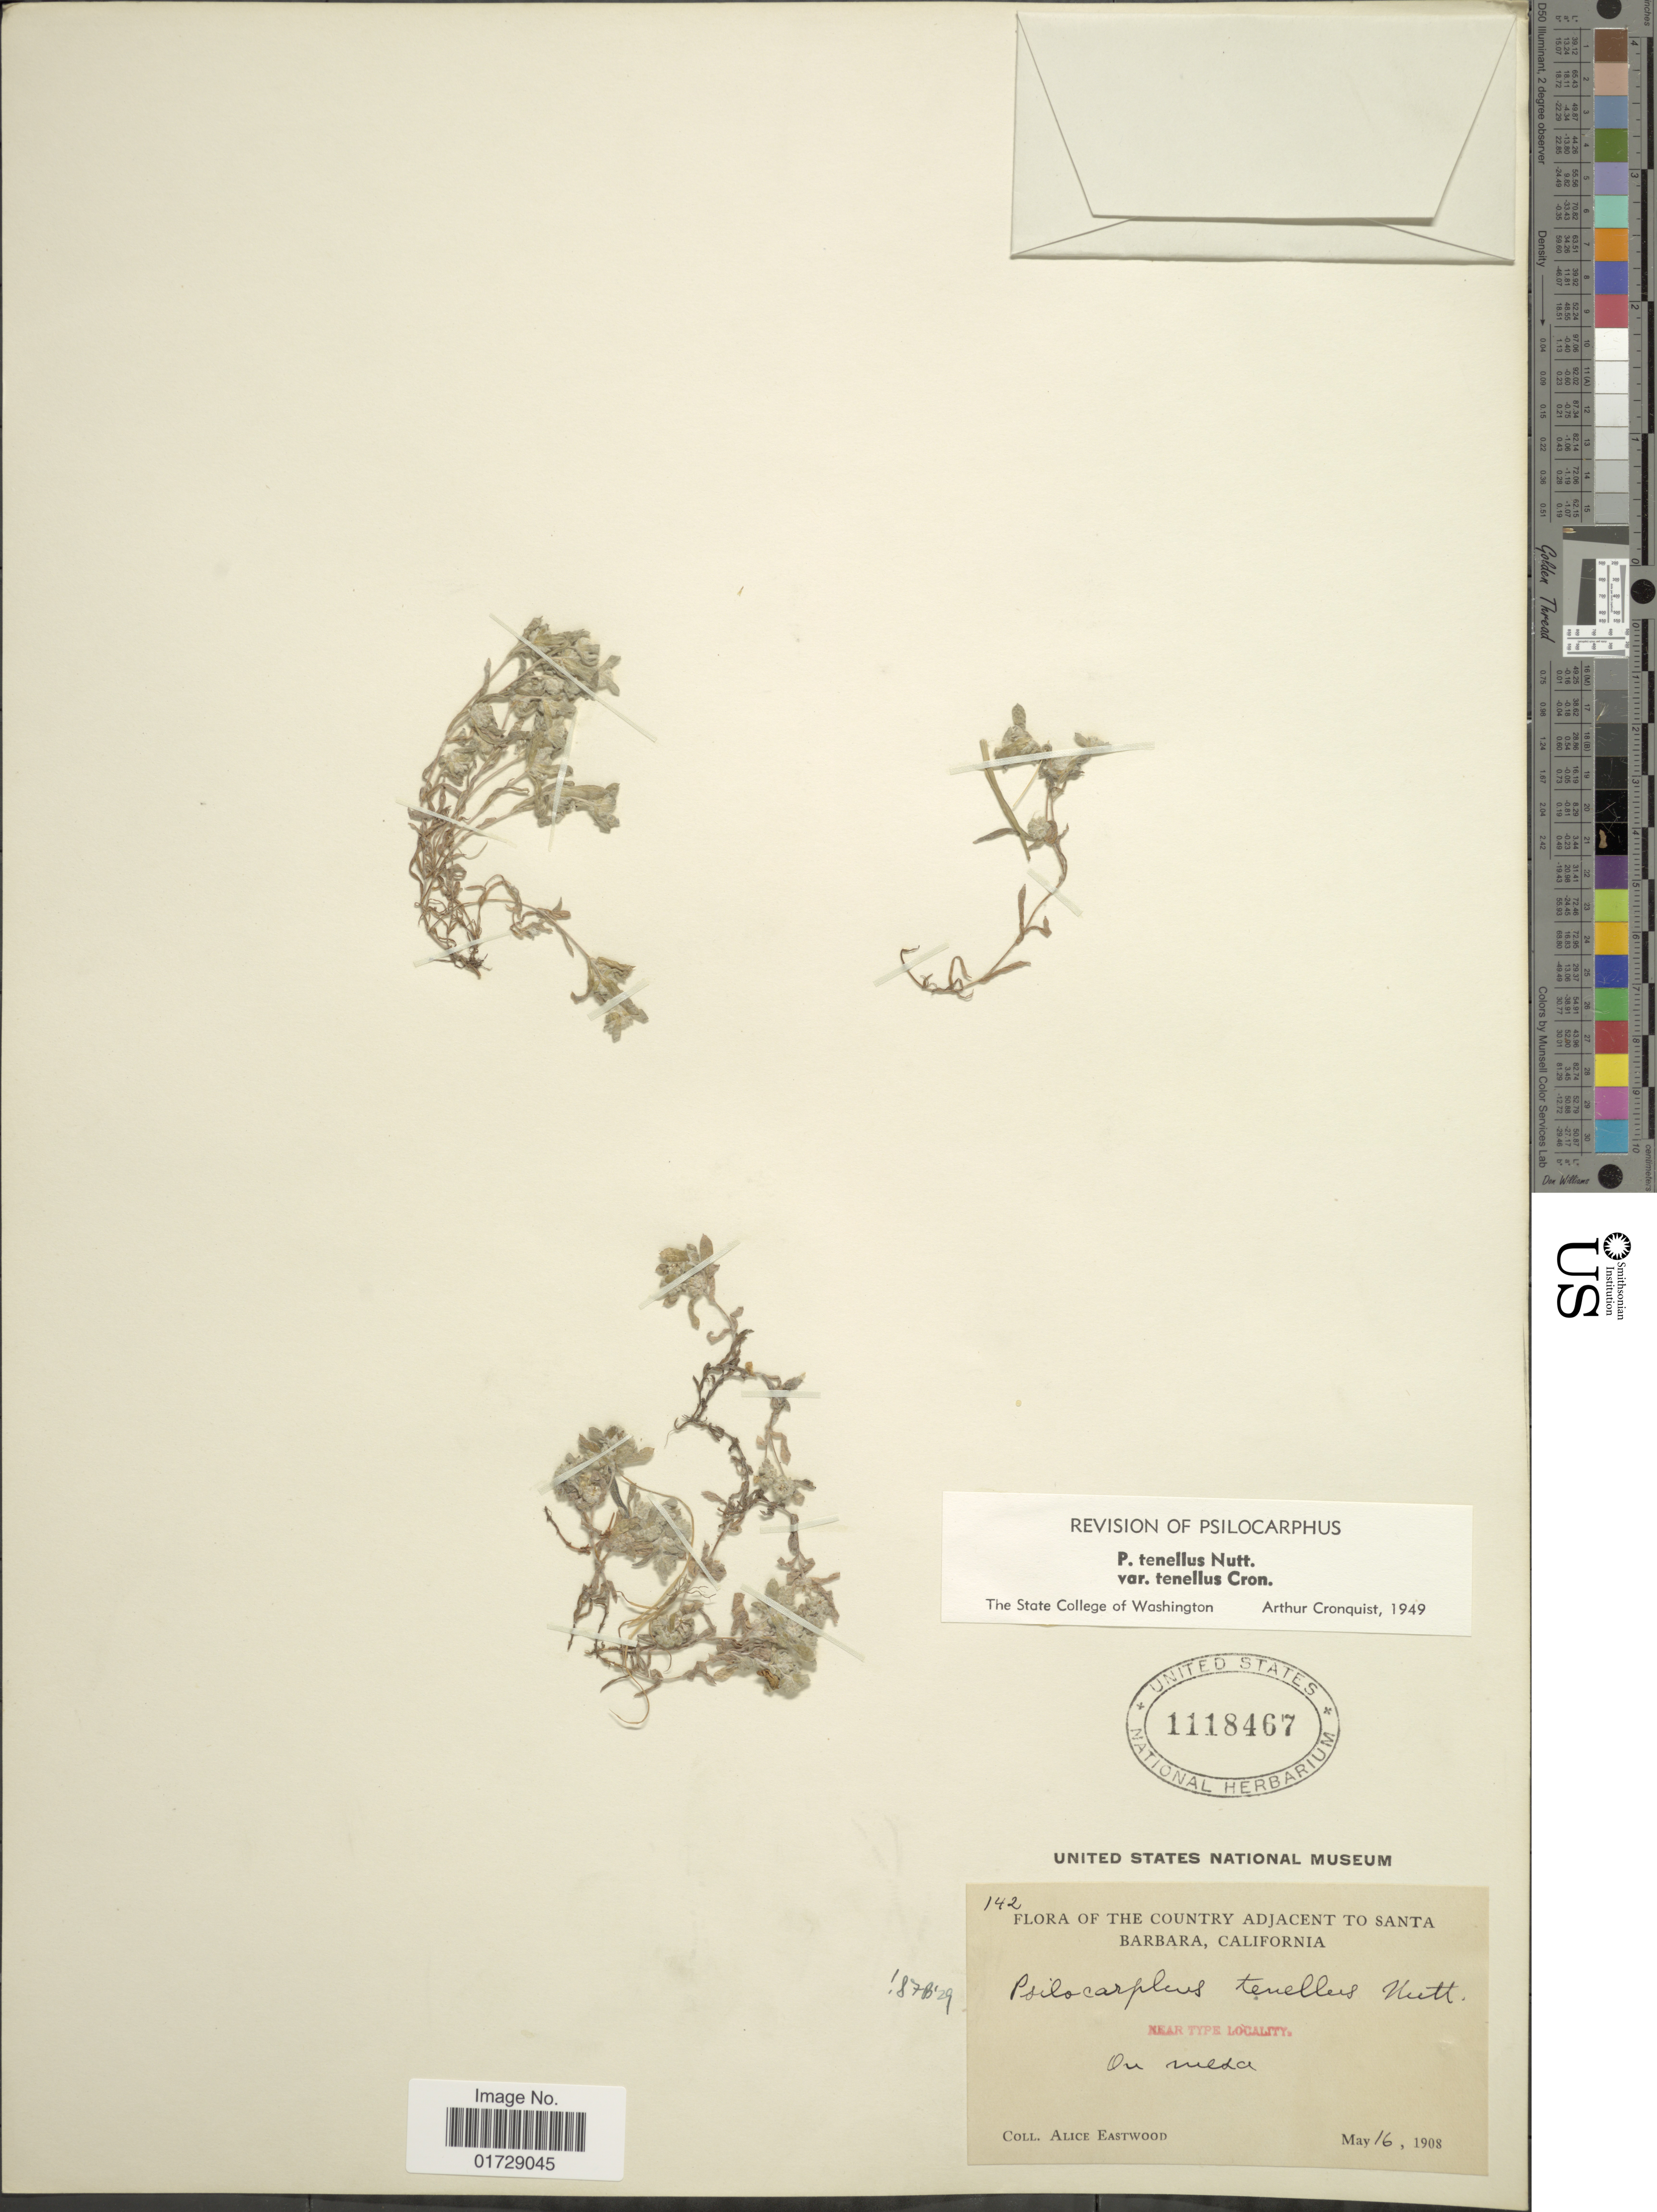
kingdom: Plantae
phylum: Tracheophyta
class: Magnoliopsida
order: Asterales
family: Asteraceae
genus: Psilocarphus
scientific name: Psilocarphus tenellus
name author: Nutt.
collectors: A. Eastwood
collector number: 142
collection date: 1908-05-16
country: United States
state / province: California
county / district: Santa Barbara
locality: Country Adjacent to Santa Barbara, near Type Locality, on Mesa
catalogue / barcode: US 1118467